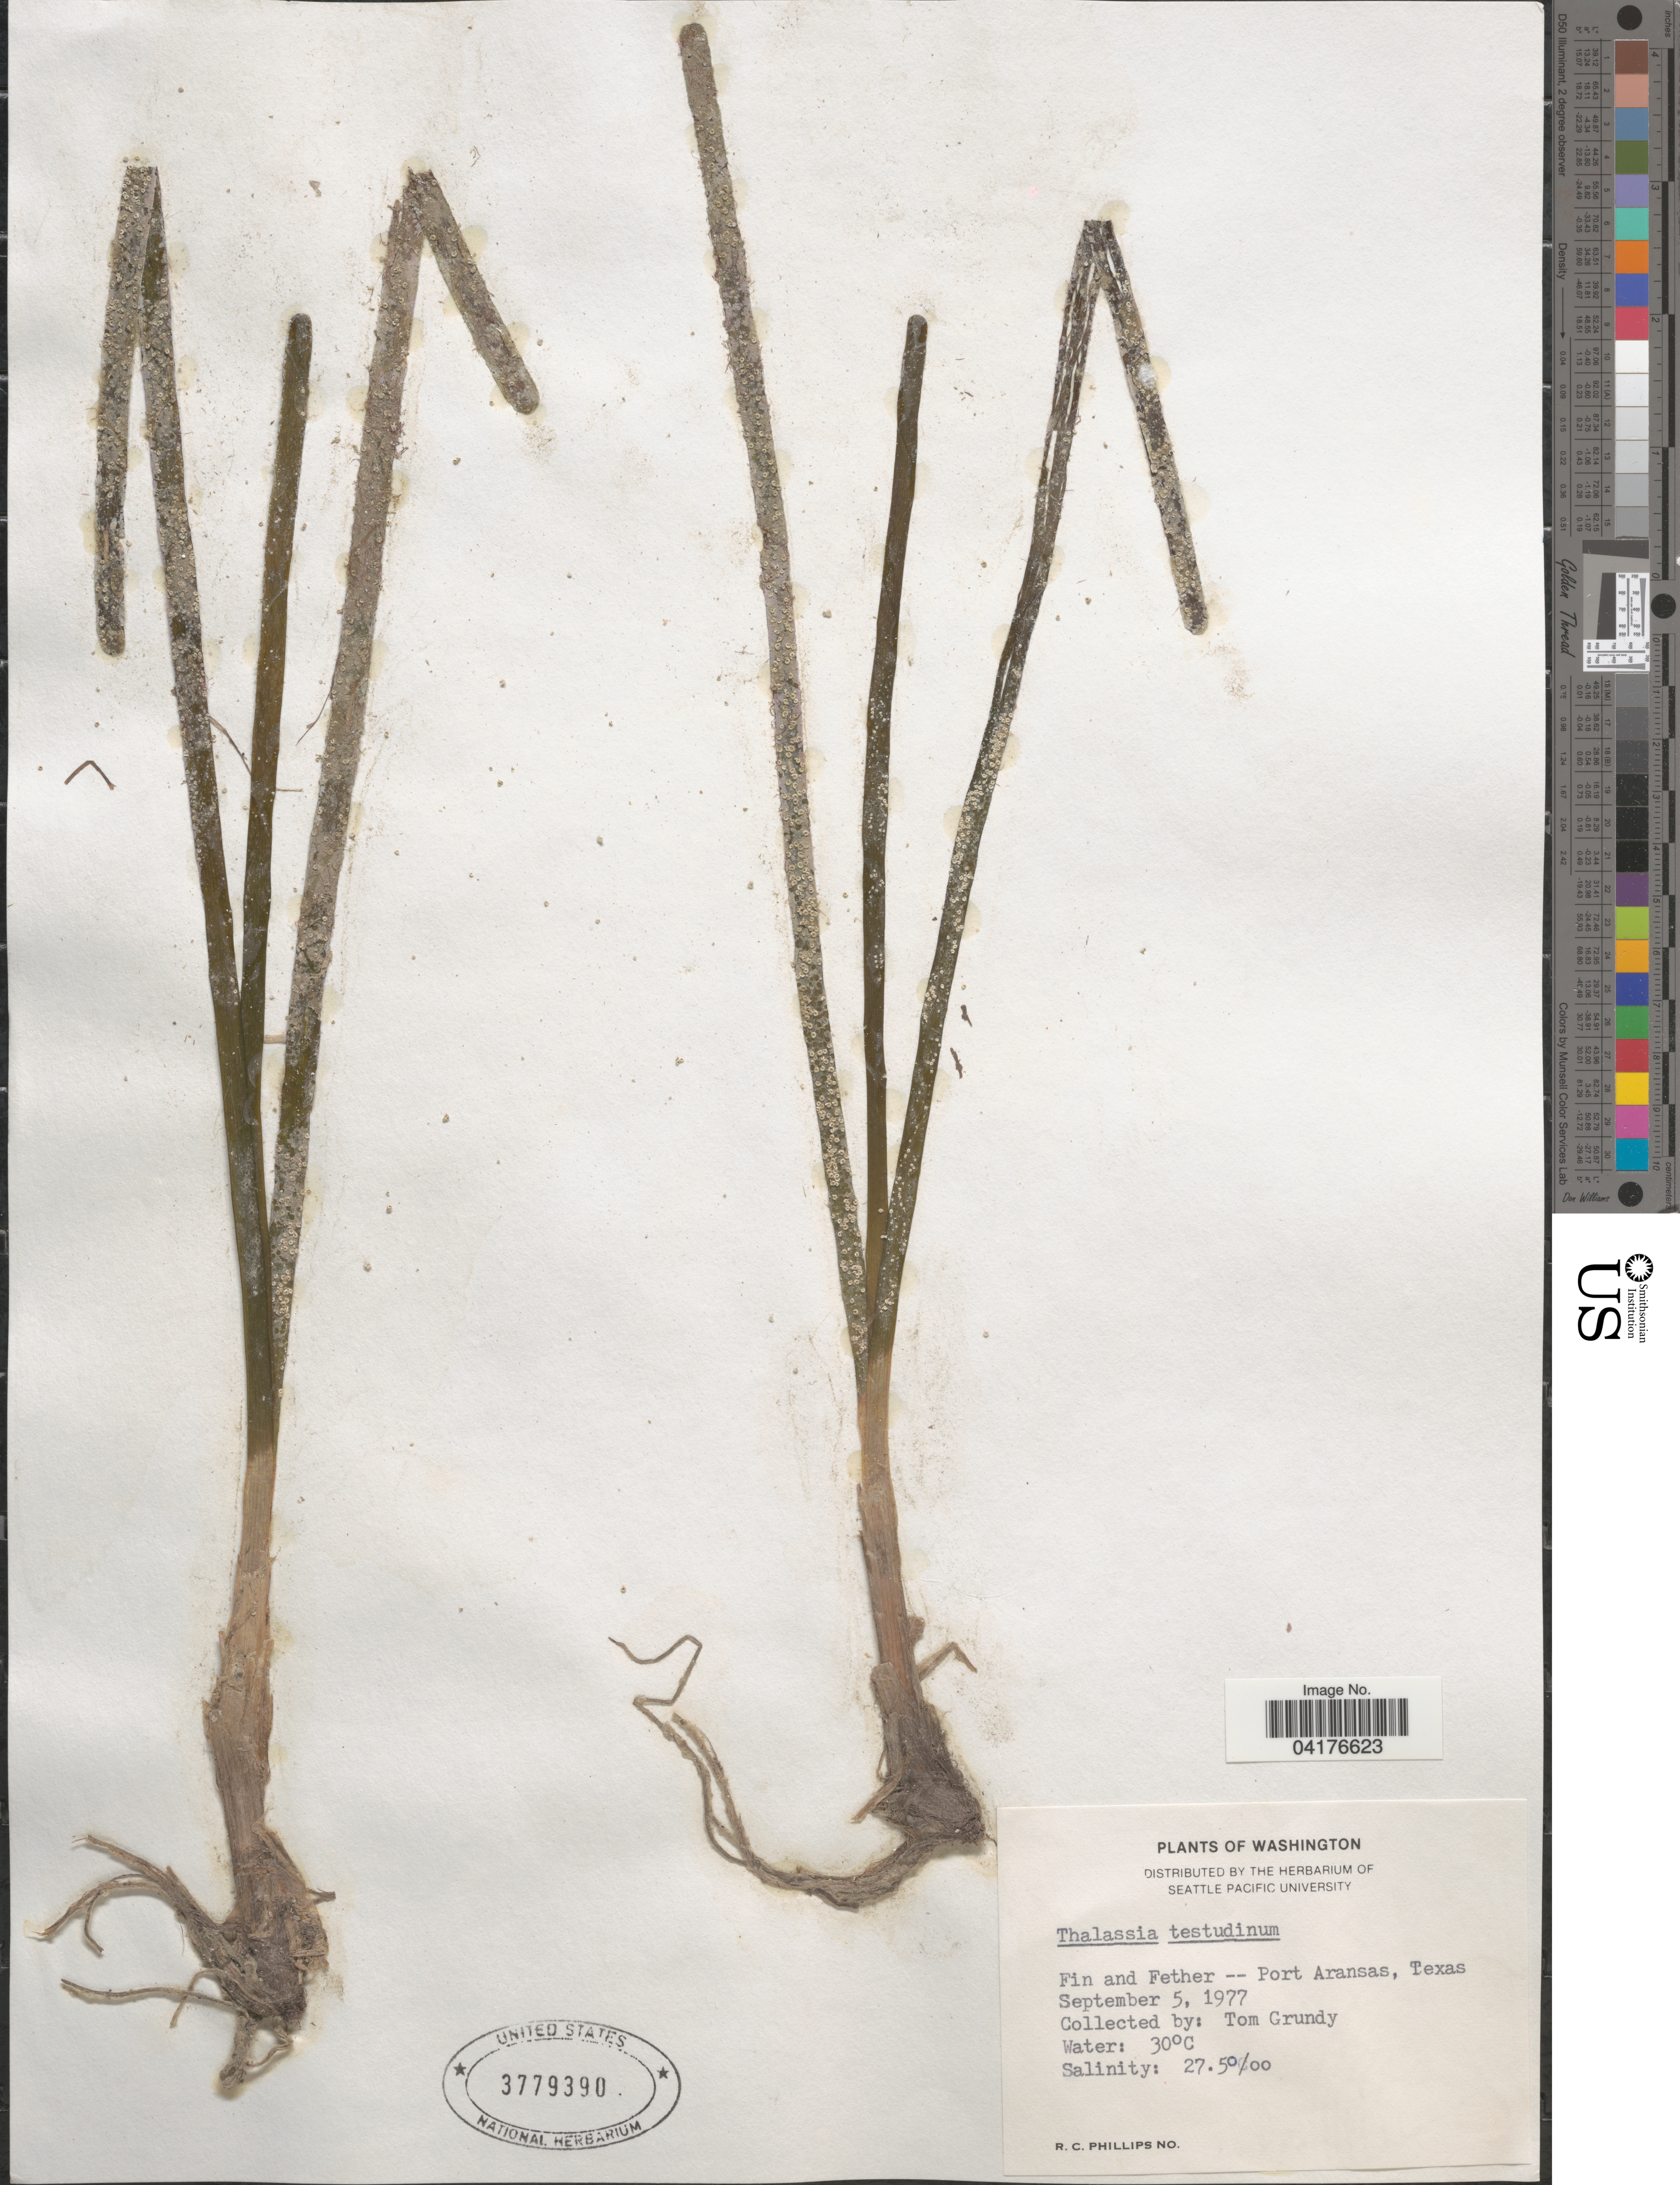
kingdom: Plantae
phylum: Tracheophyta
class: Liliopsida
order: Alismatales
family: Hydrocharitaceae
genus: Thalassia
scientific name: Thalassia testudinum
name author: Banks & Sol. ex K.D. Koenig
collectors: T. Grundy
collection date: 1977-09-05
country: United States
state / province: Texas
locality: Fin and Fether -- Port Aransas.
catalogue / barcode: US 3779390